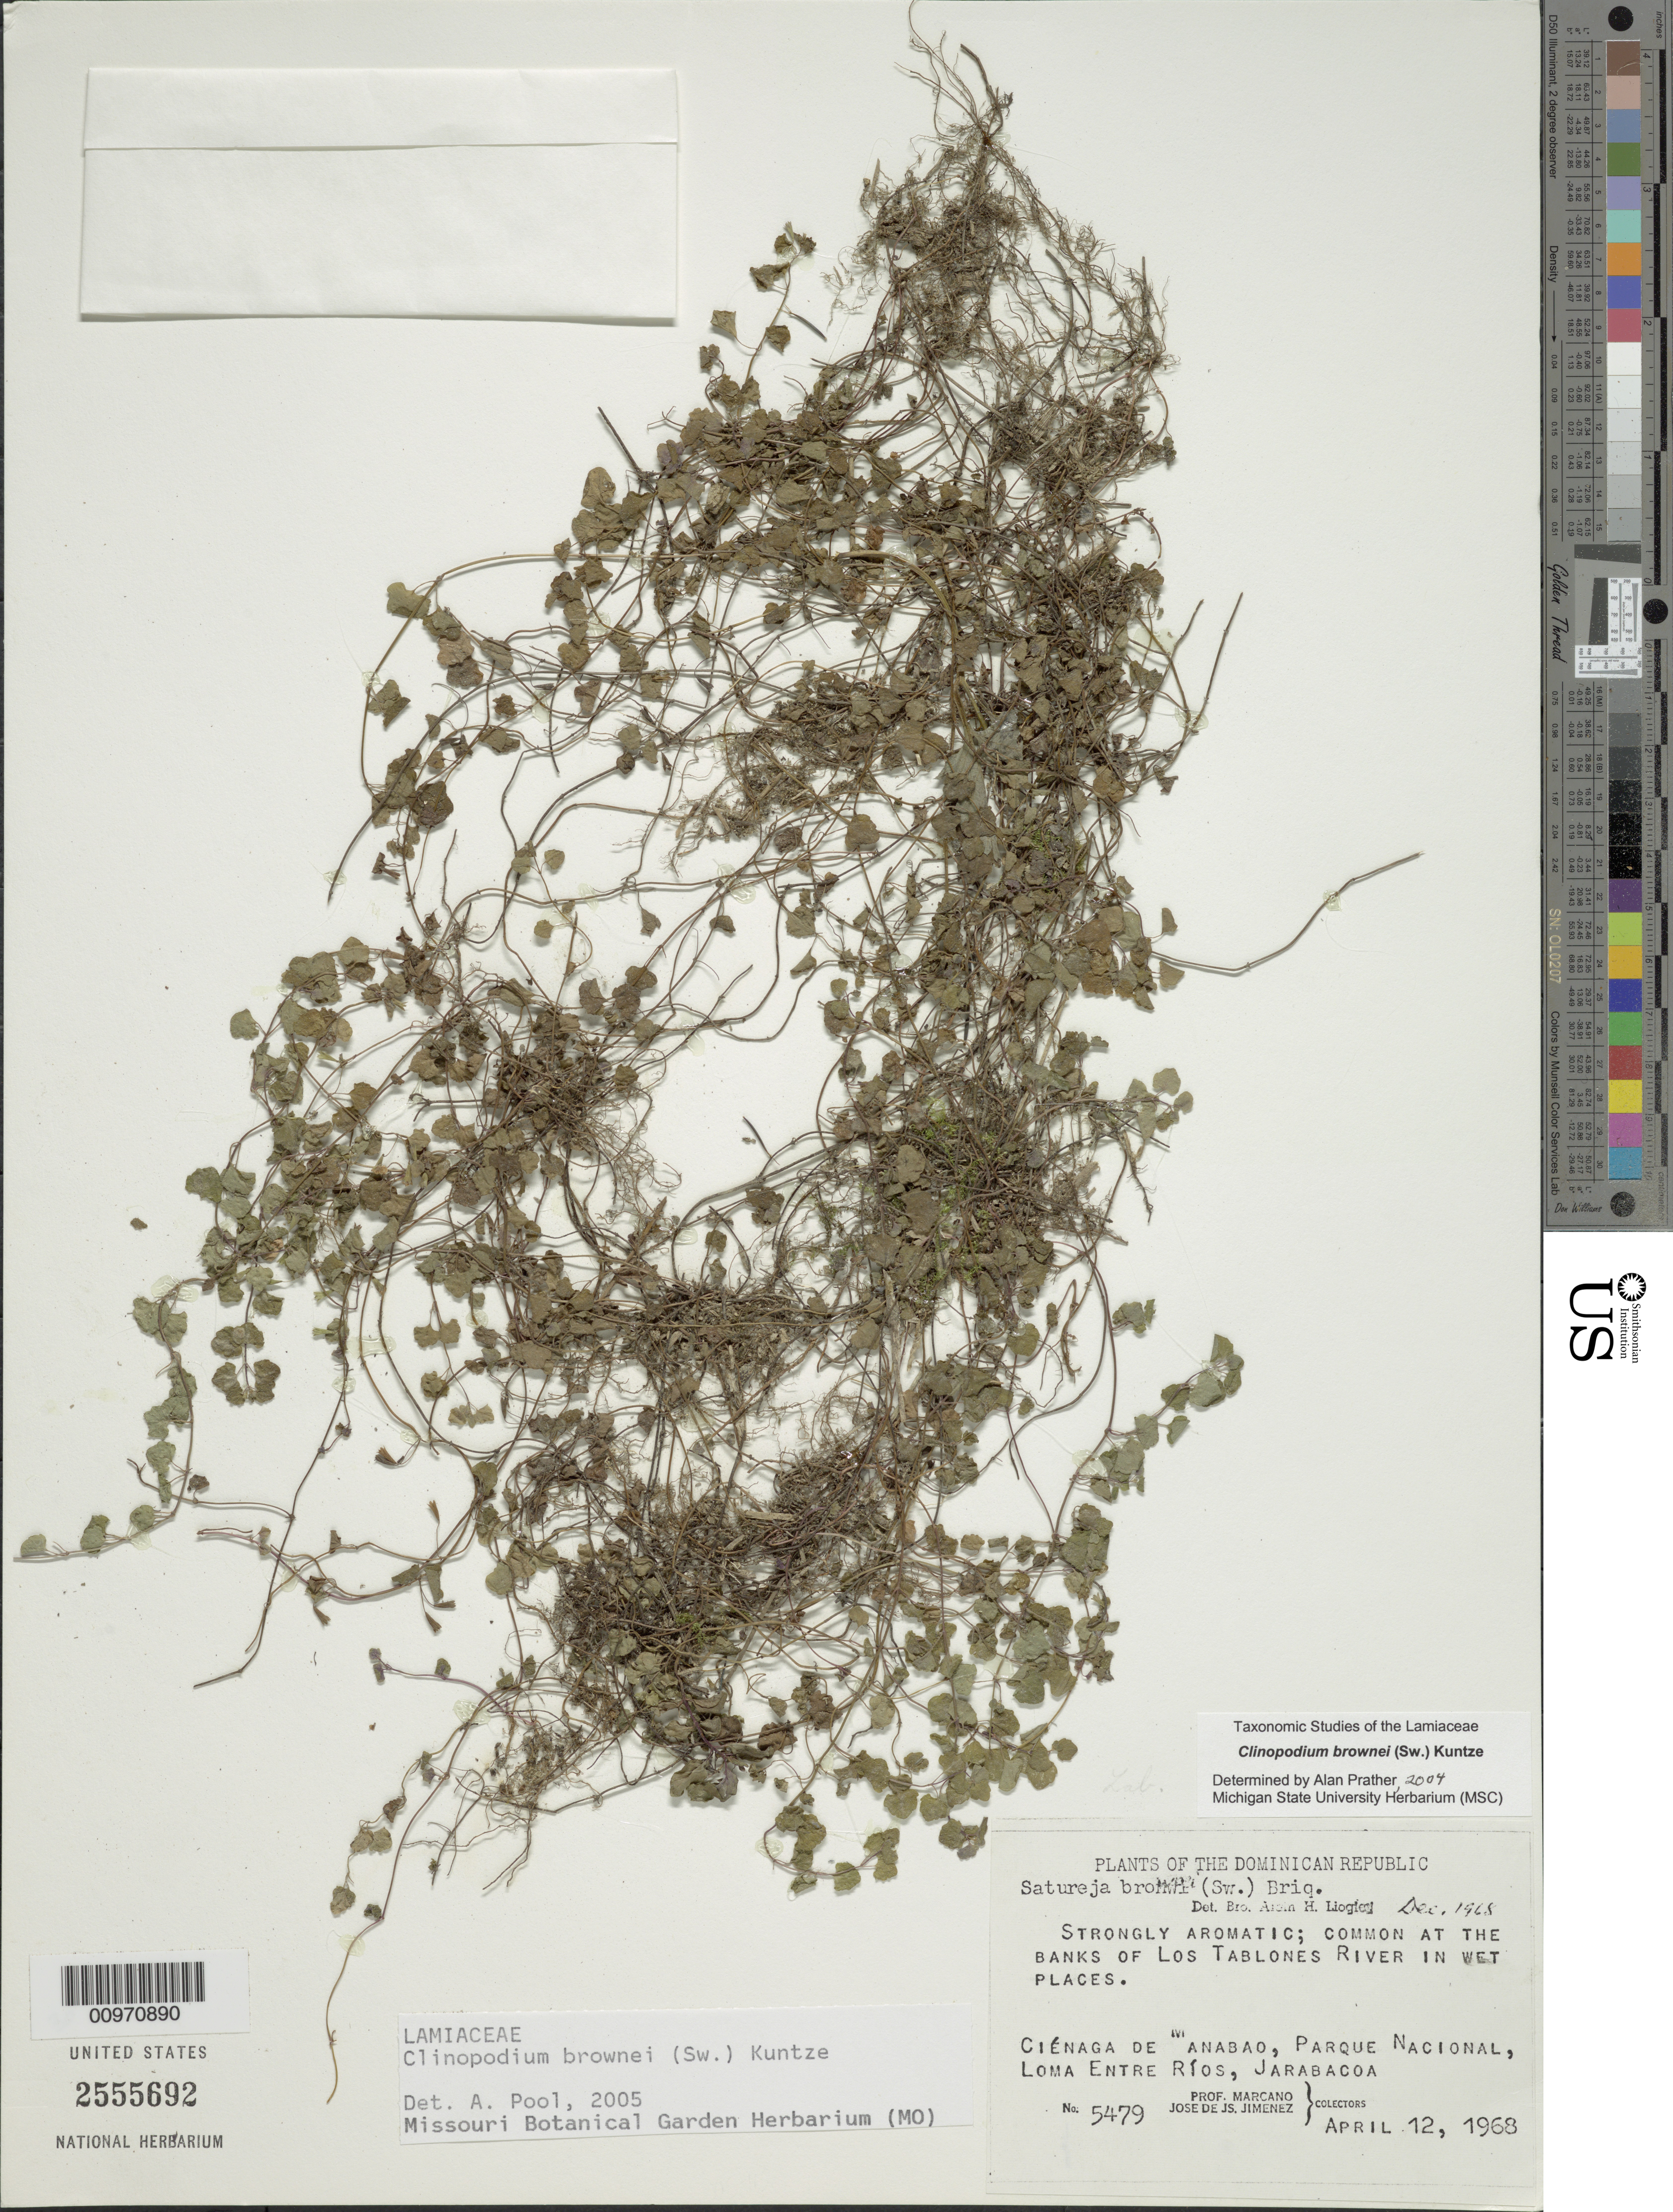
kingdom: Plantae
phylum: Tracheophyta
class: Magnoliopsida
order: Lamiales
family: Lamiaceae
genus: Clinopodium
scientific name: Clinopodium brownei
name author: (Sw.) Kuntze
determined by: Pool, A., (MO), Missouri Botanical Garden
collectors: -. Marcano & J. J. Jiménez Almonte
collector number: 5479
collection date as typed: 12 Apr 1969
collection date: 1969-04-12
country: Dominican Republic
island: Hispaniola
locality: Ciénaga de Anabao, Parque Nacional, Loma entre Ríos, Jarabacoa, banks of Los Tablones River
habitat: Common at the banks of river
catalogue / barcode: US 2555692